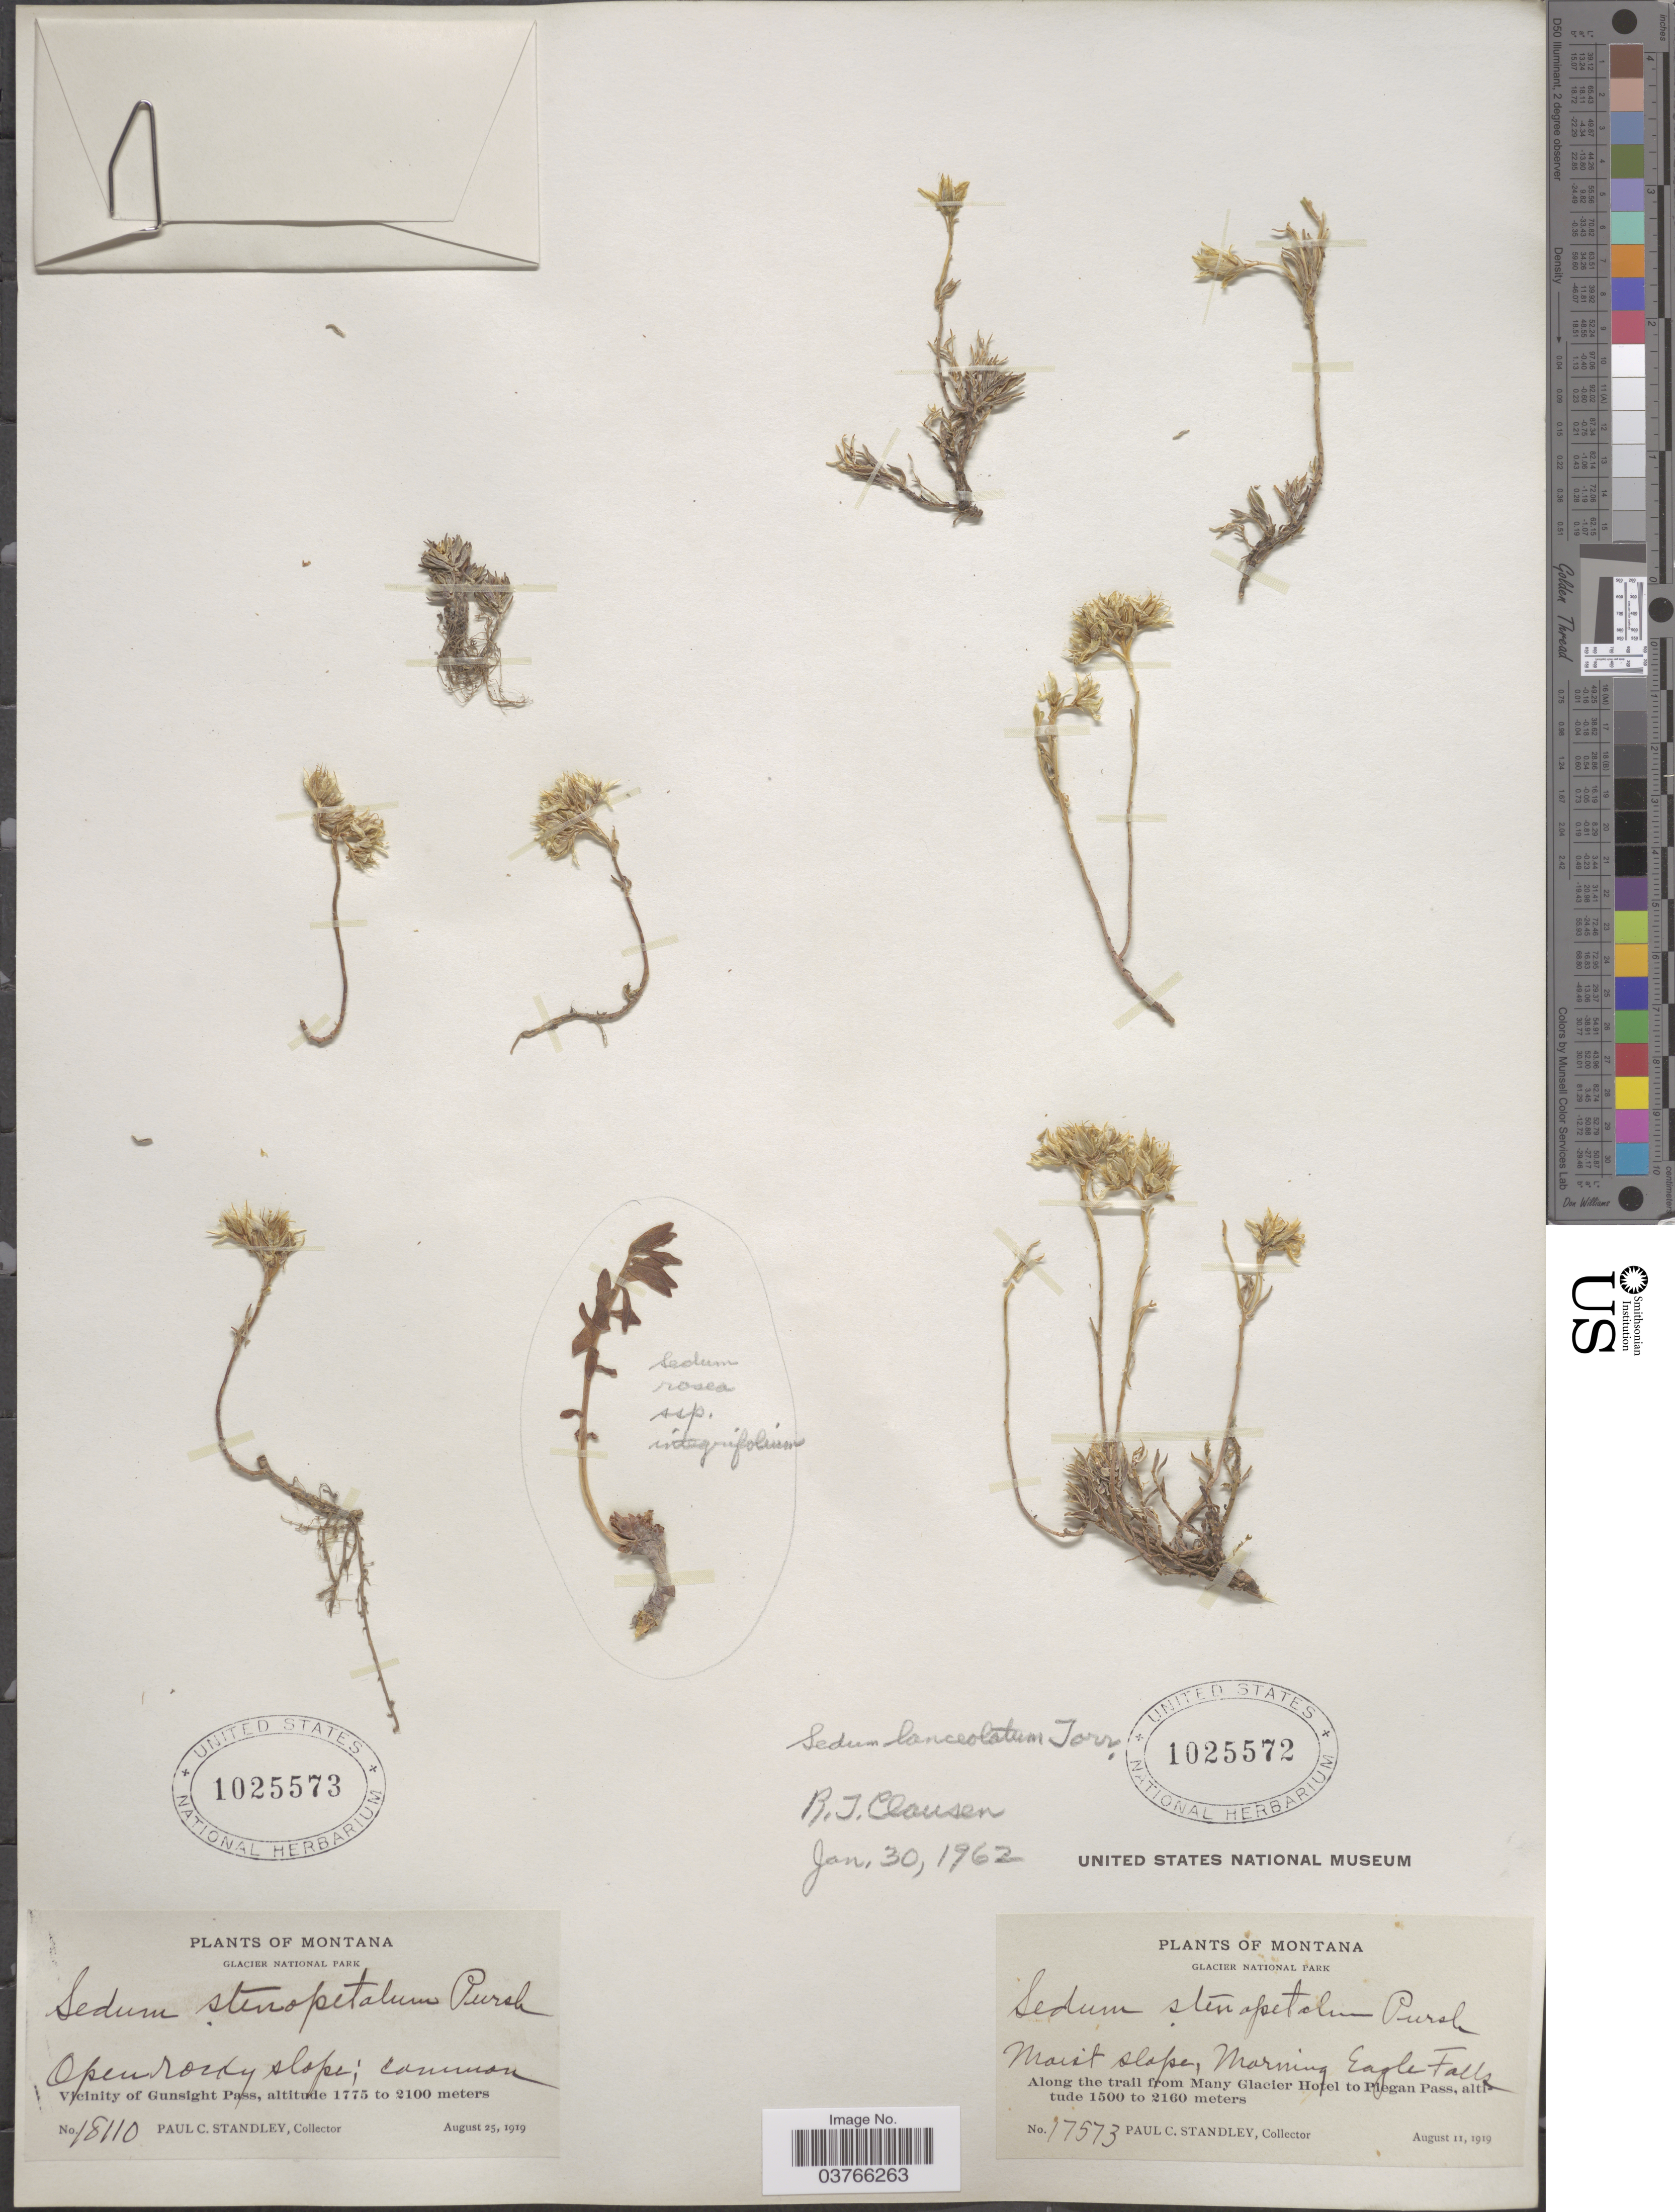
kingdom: Plantae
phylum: Tracheophyta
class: Magnoliopsida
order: Saxifragales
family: Crassulaceae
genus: Sedum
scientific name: Sedum lanceolatum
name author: Torr.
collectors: P. C. Standley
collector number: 18110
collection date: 1919-08-25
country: United States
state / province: Montana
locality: Glacier National Park. Open rocky slope; common. Vicinity of Gunsight Pass.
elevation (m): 1775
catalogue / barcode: US 1025573-2